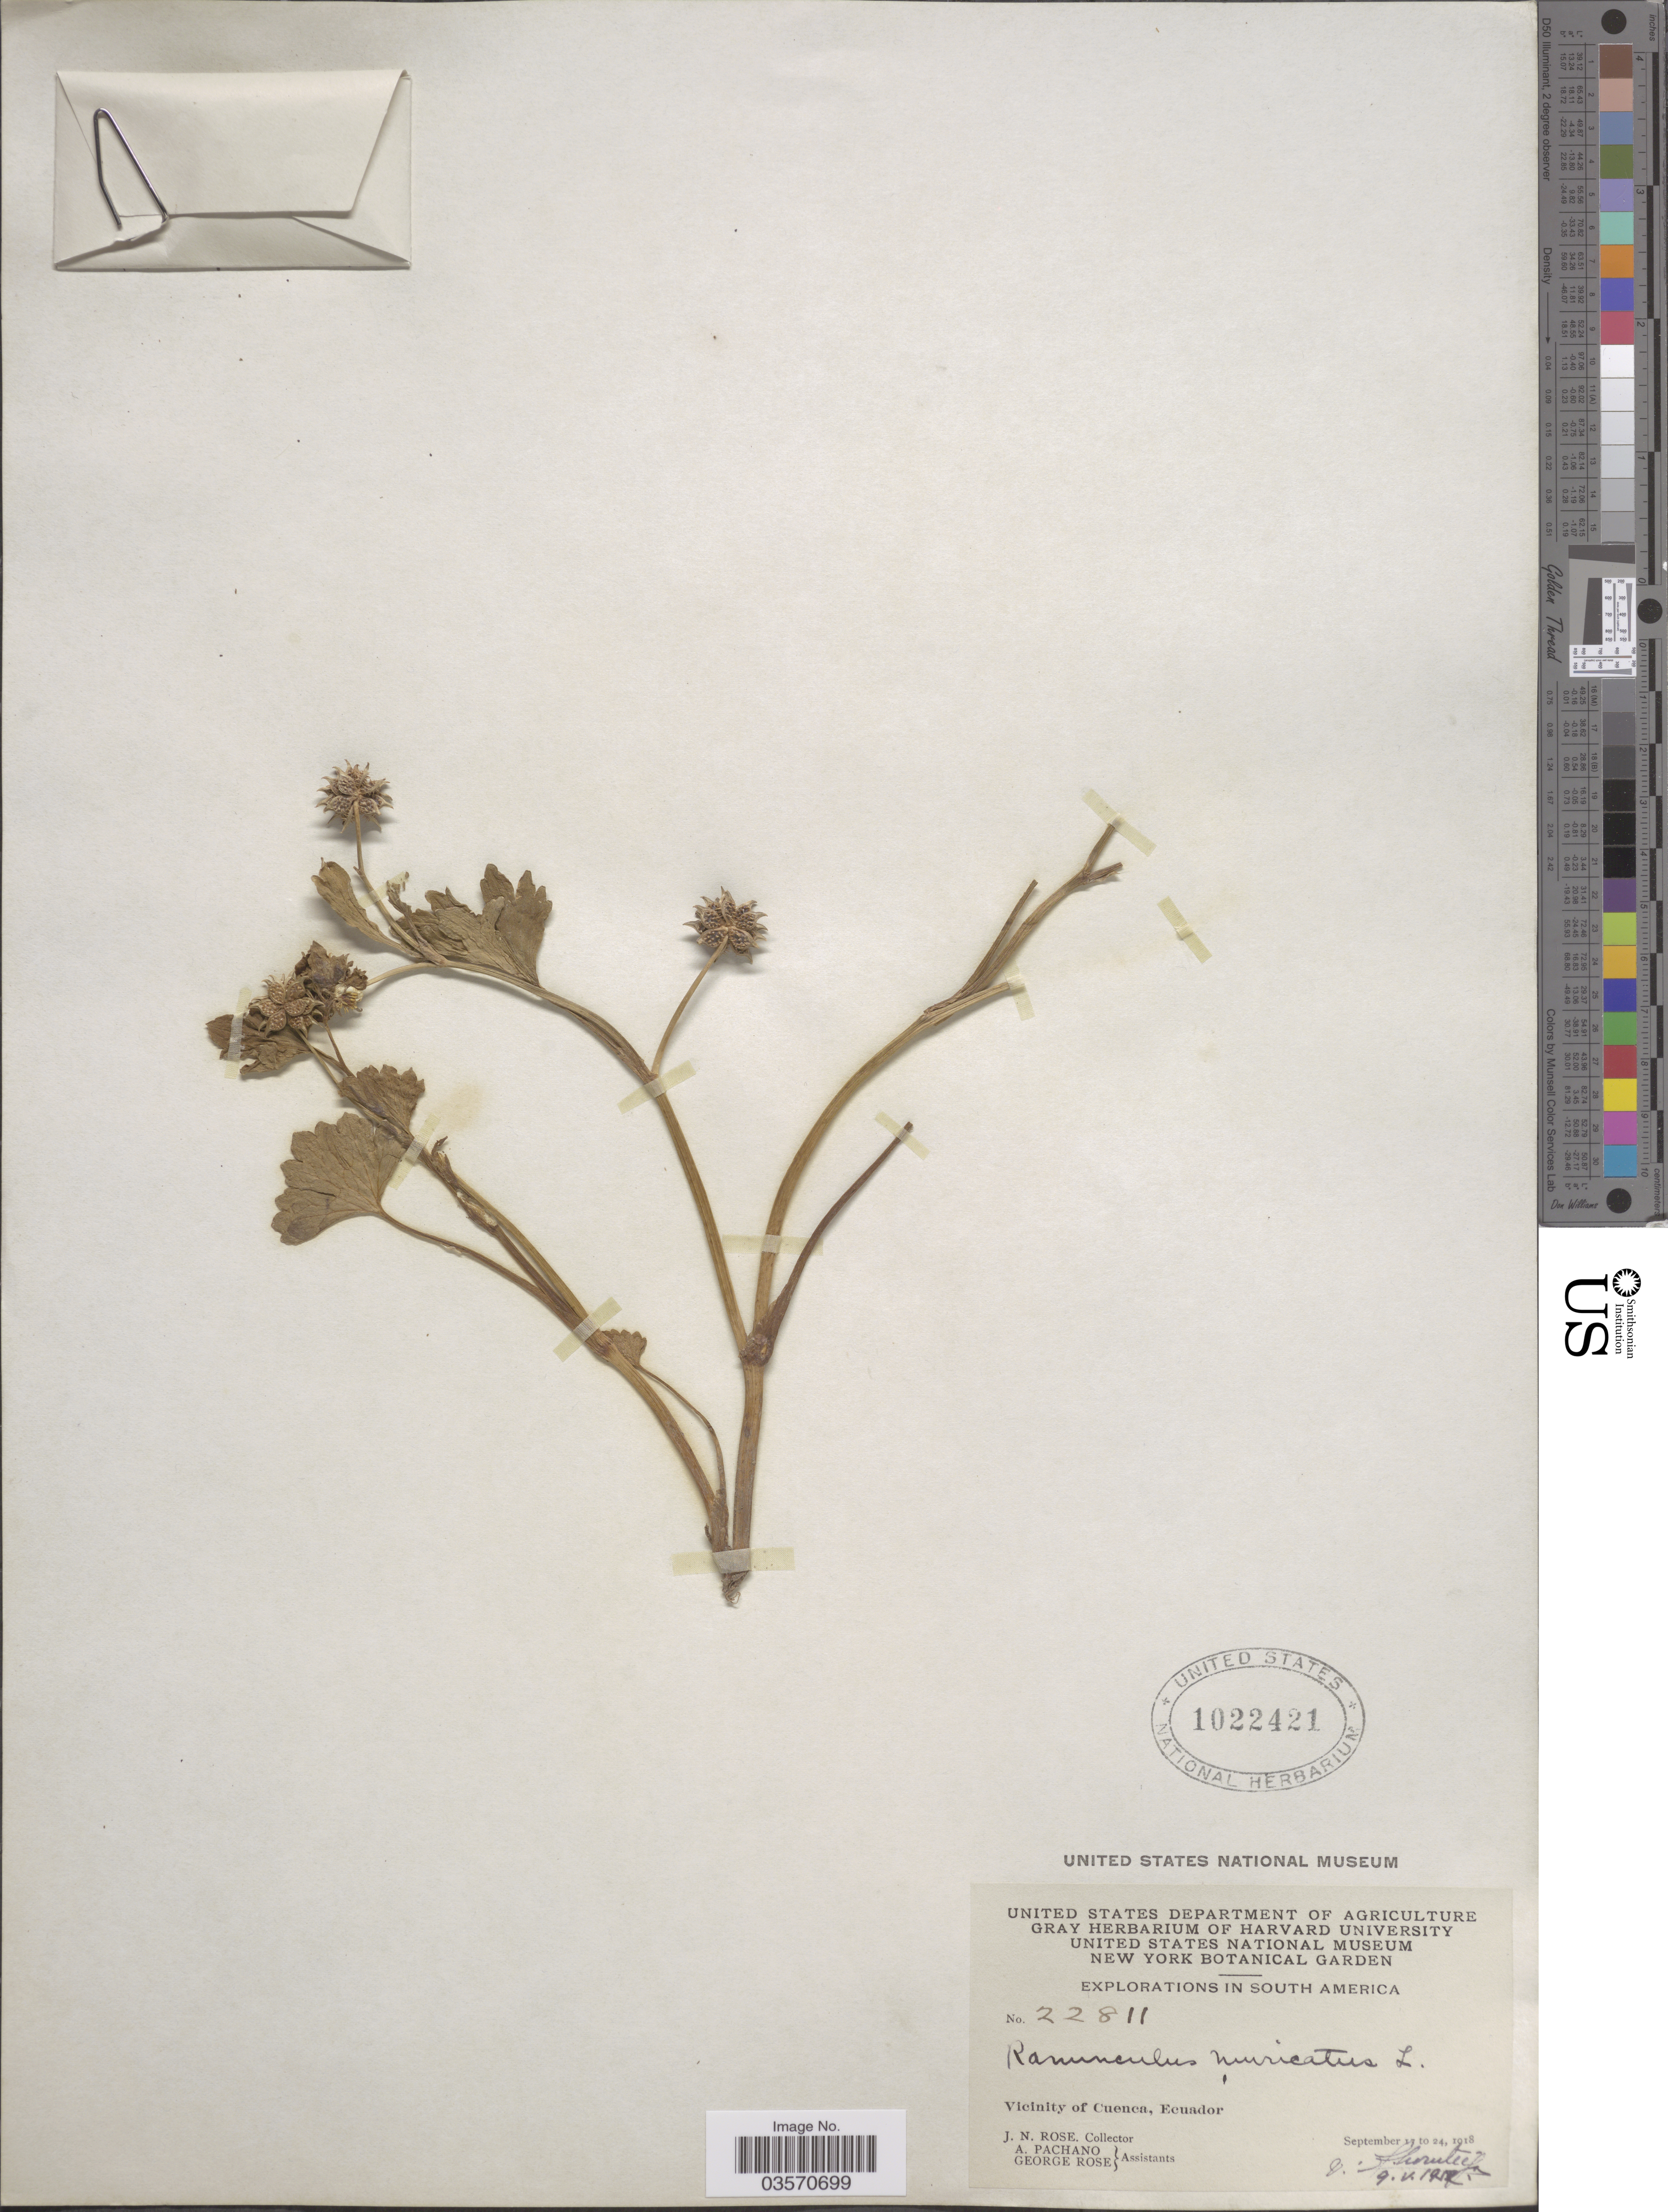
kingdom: Plantae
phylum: Tracheophyta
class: Magnoliopsida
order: Ranunculales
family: Ranunculaceae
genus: Ranunculus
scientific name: Ranunculus muricatus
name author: L.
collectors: J. N. Rose, A. Pachano & G. Rose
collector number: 22811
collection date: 1918-09-17/1918-09-24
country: Ecuador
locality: Vicinity of Cuenca.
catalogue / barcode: US 1022421